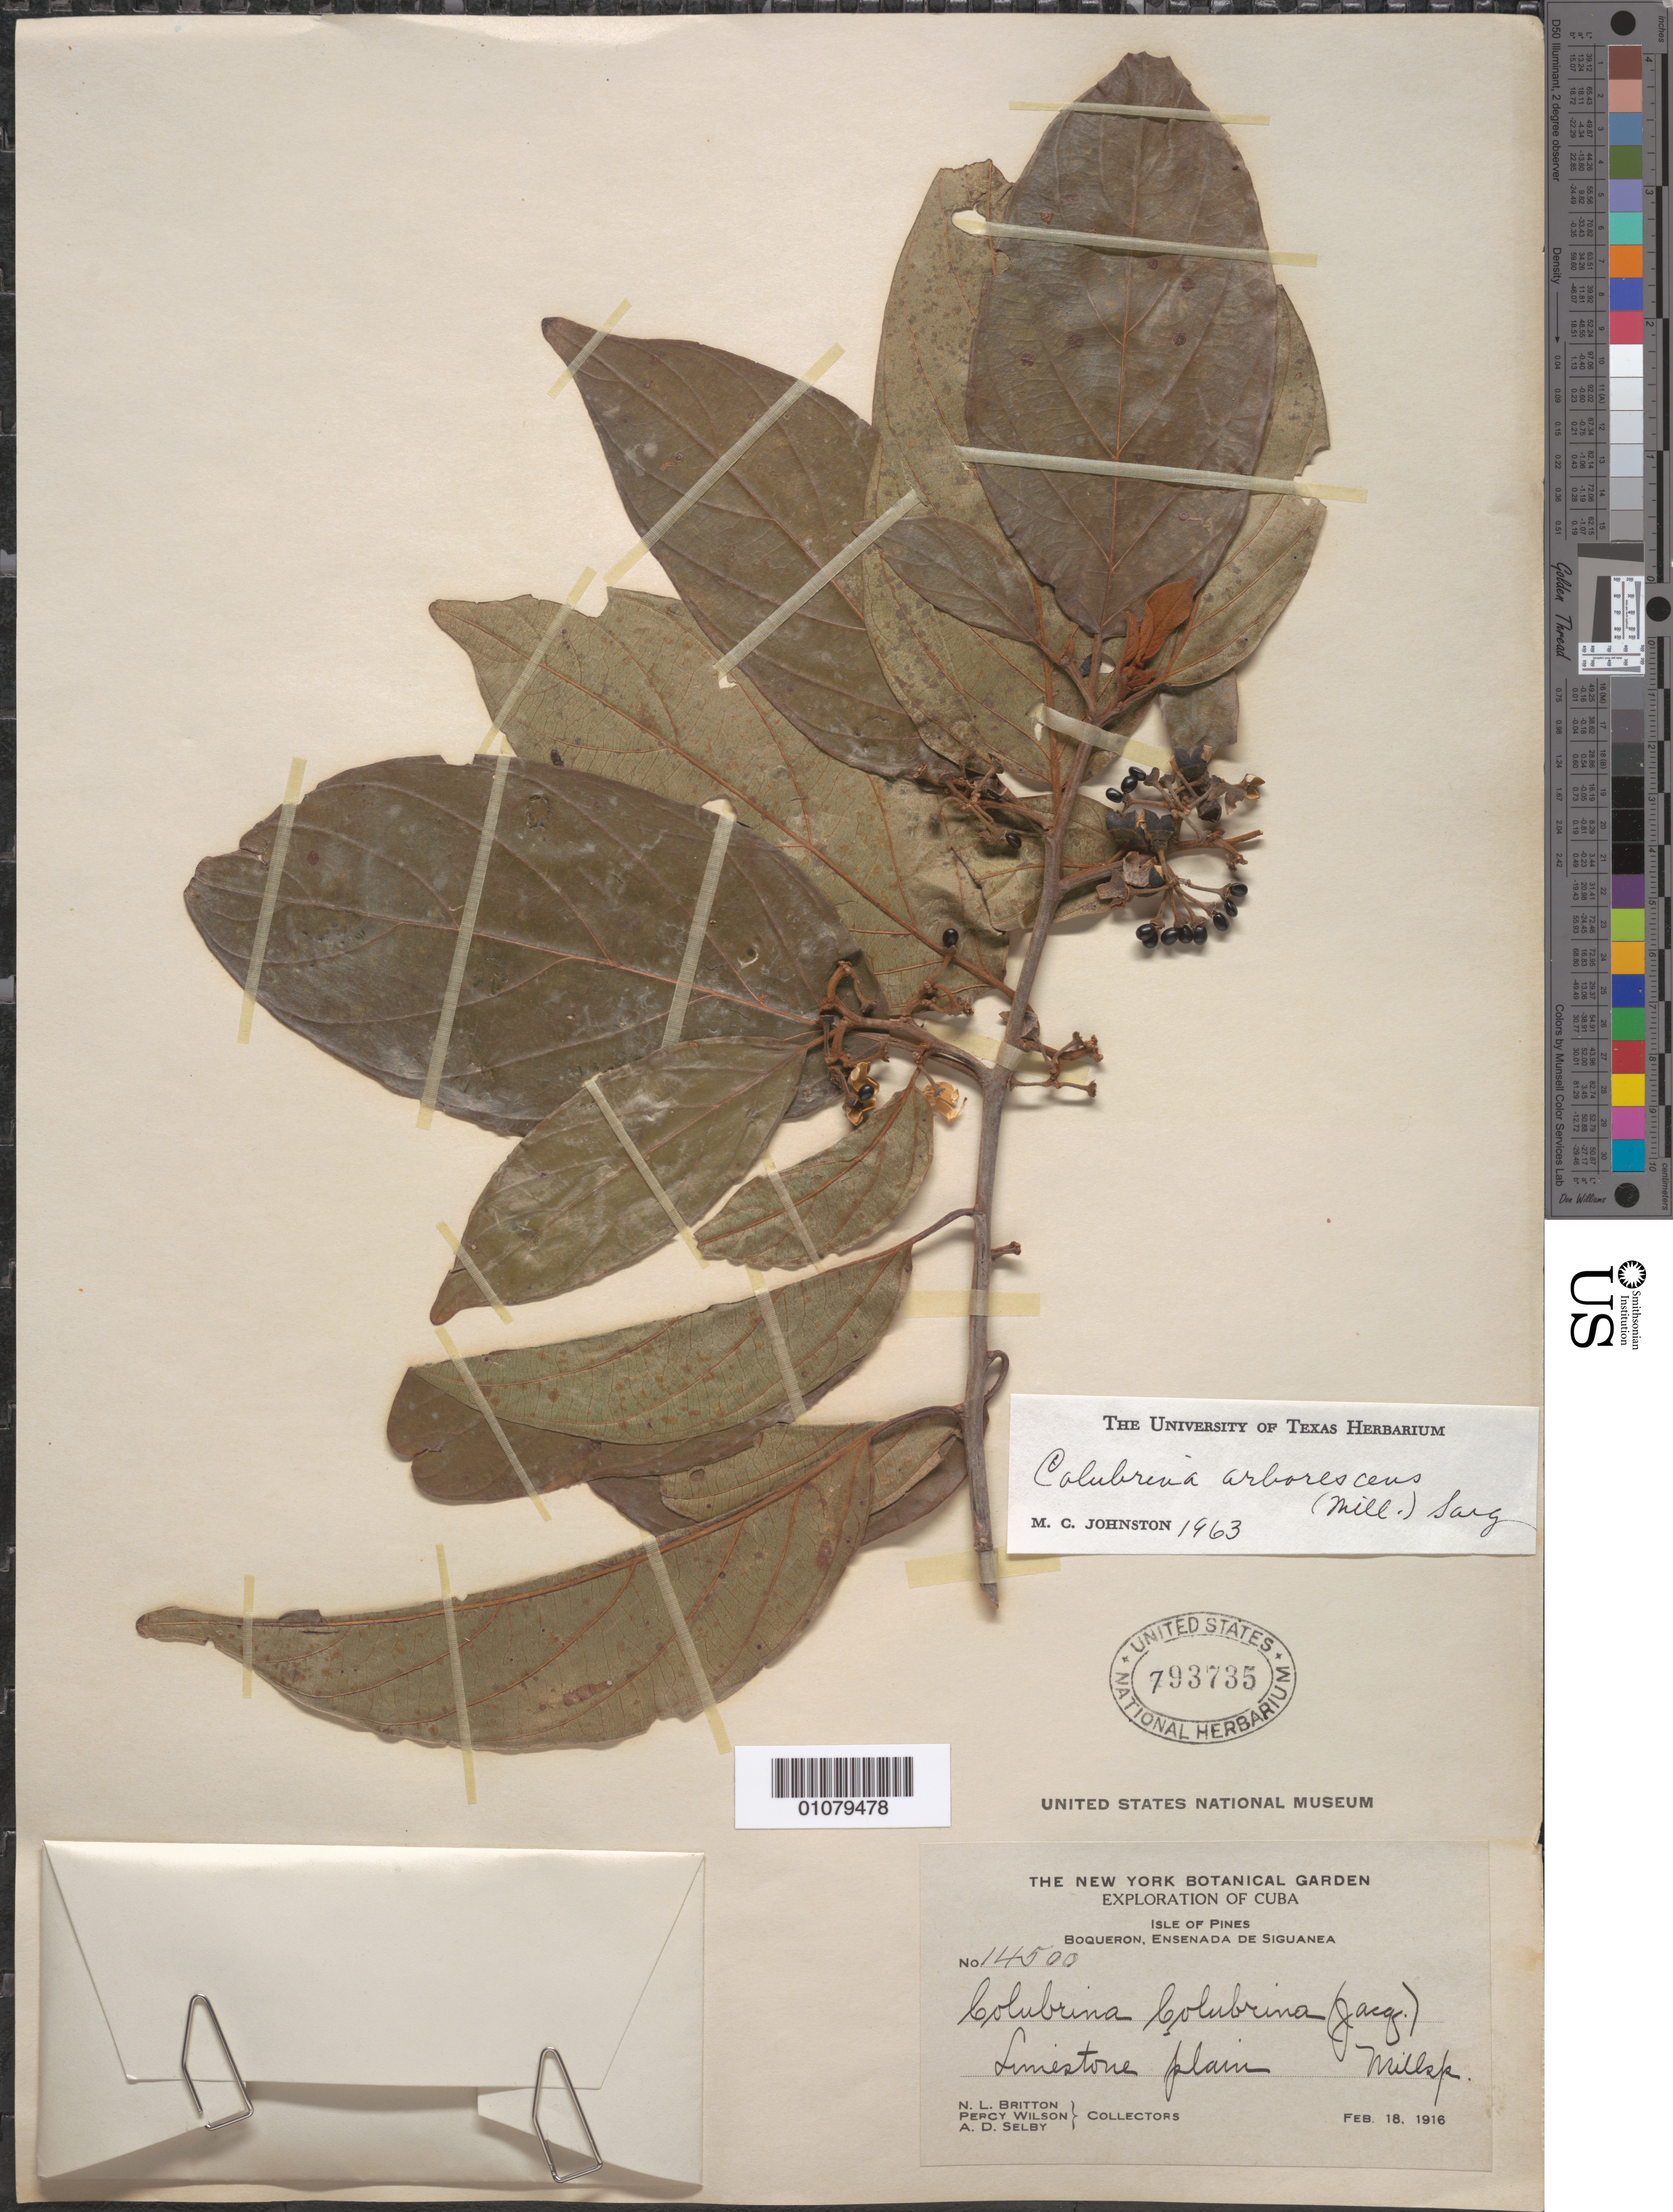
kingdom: Plantae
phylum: Tracheophyta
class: Magnoliopsida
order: Rosales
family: Rhamnaceae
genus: Colubrina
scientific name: Colubrina arborescens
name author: (Mill.) Sarg.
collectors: N. Britton, P. Wilson & A. Selby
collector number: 14500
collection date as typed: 18 Feb 1916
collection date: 1916-02-18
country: Cuba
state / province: Isla de La Juventud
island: Isla de la Juventud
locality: Isle of Pines, Boqueron, Ensenada de Siguanea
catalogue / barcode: US 793735